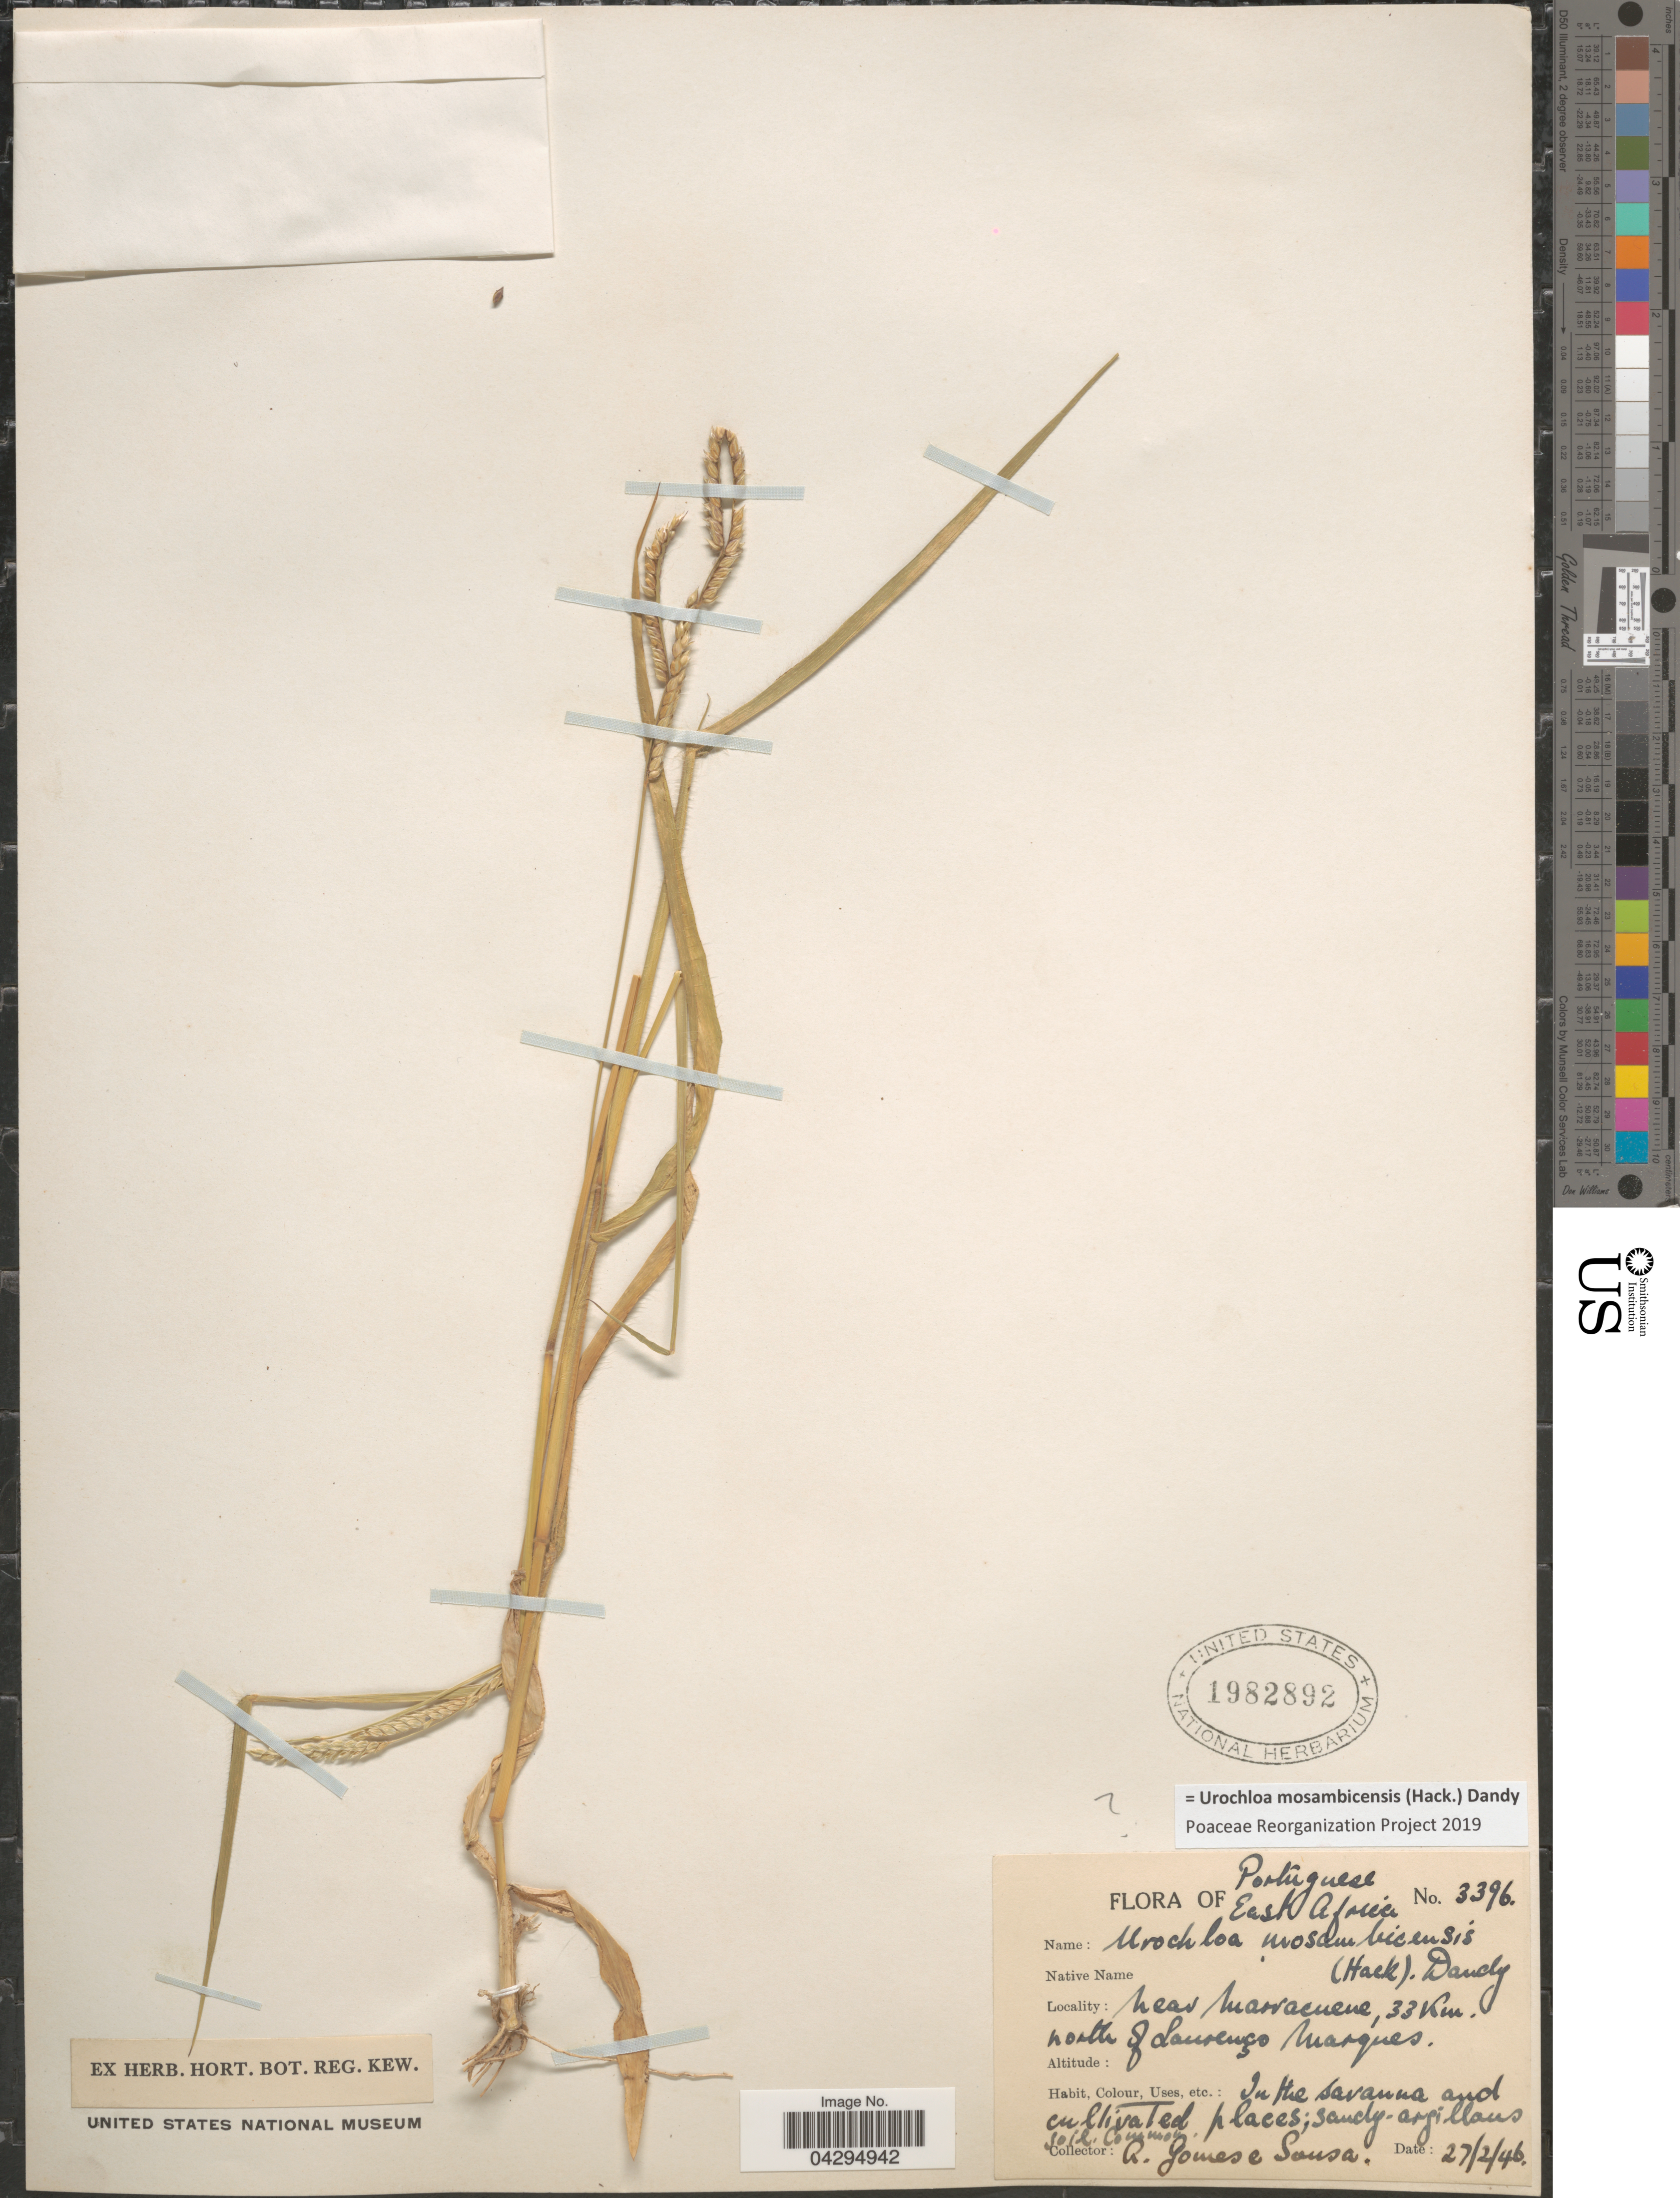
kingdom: Plantae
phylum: Tracheophyta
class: Liliopsida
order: Poales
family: Poaceae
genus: Urochloa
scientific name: Urochloa mosambicensis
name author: (Hack.) Dandy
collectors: A. Gomes & -. Sousa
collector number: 3396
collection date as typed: Transcribed d/m/y: 27/2/46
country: Mozambique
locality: Portuguese East Africa. Near Marcacuene, 33 Km. north of Laurenço Marques.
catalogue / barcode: US 1982892